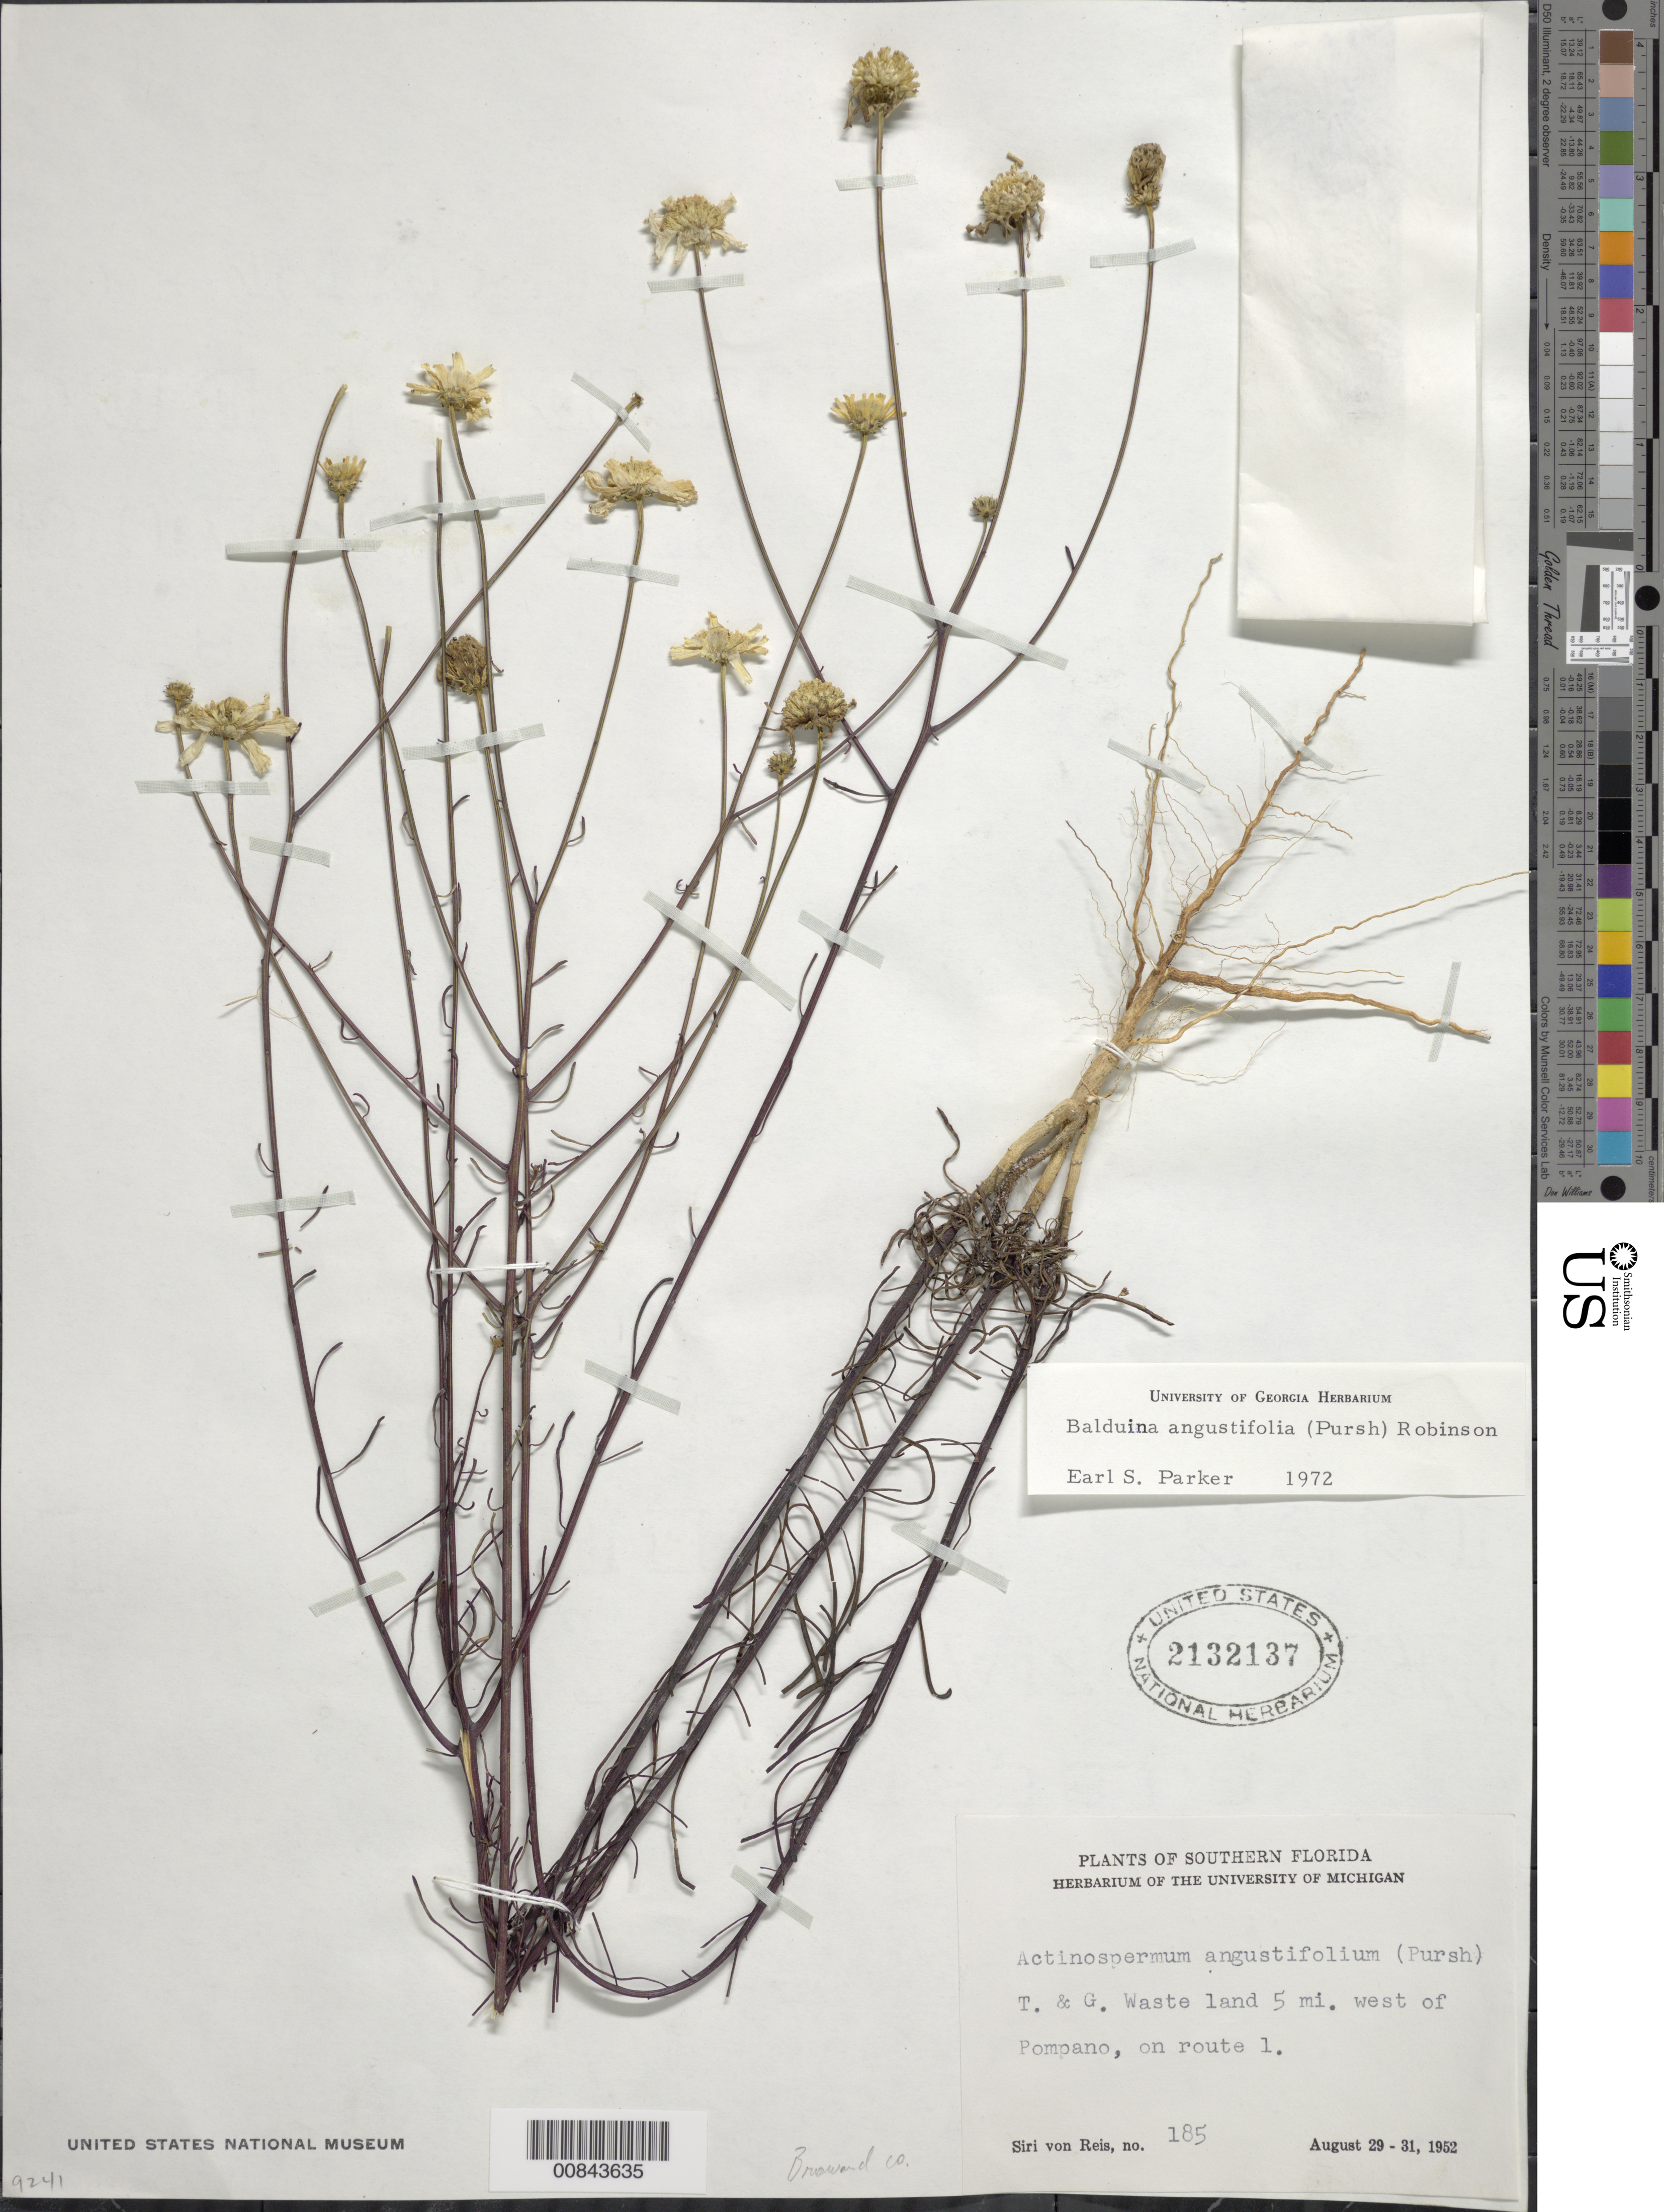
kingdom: Plantae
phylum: Tracheophyta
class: Magnoliopsida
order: Asterales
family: Asteraceae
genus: Balduina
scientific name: Balduina angustifolia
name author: (Pursh) B.L. Rob.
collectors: S. von Reis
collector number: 185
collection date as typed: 29 Aug 1952 to 31 Aug 1952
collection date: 1952-08-29/1952-08-31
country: United States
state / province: Florida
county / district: Broward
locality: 5 mi. W of Pompano, on Rt. 1.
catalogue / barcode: US 2132137